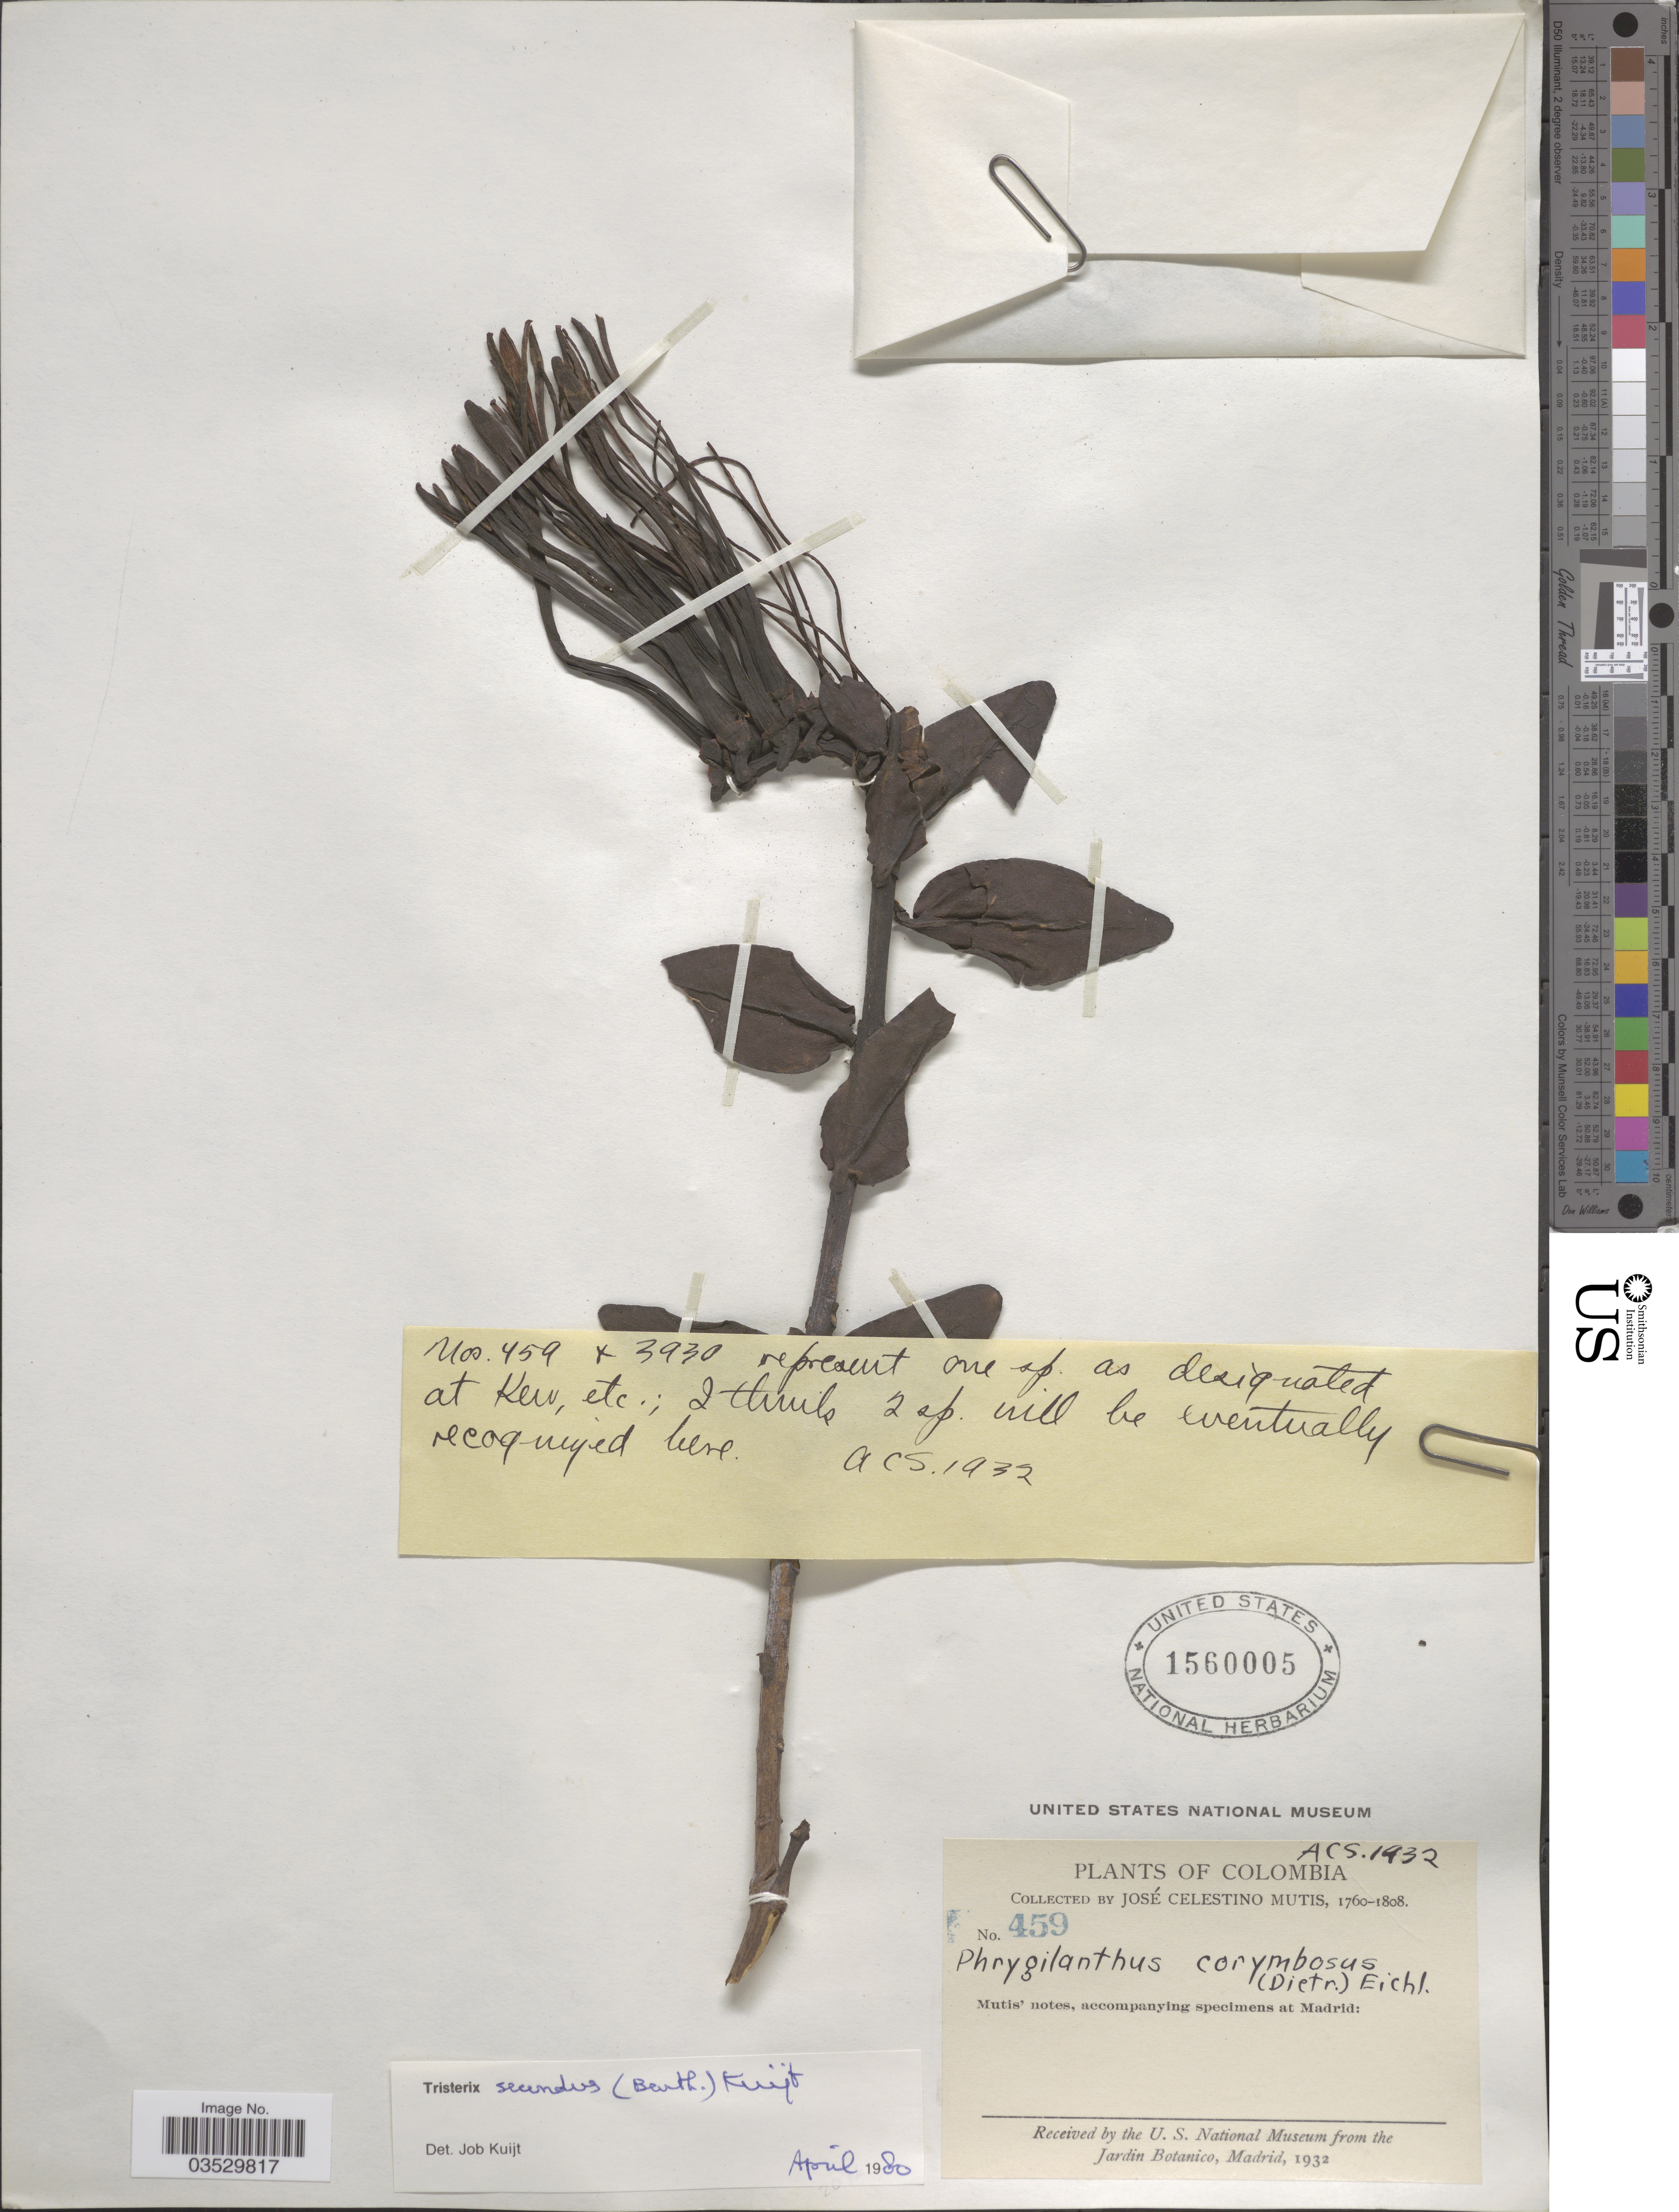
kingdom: Plantae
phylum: Tracheophyta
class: Magnoliopsida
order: Santalales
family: Loranthaceae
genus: Tristerix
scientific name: Tristerix secundus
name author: (Benth.) Kuijt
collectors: J. C. B. Mutis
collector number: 459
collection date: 1760/1808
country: Colombia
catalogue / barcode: US 1560005